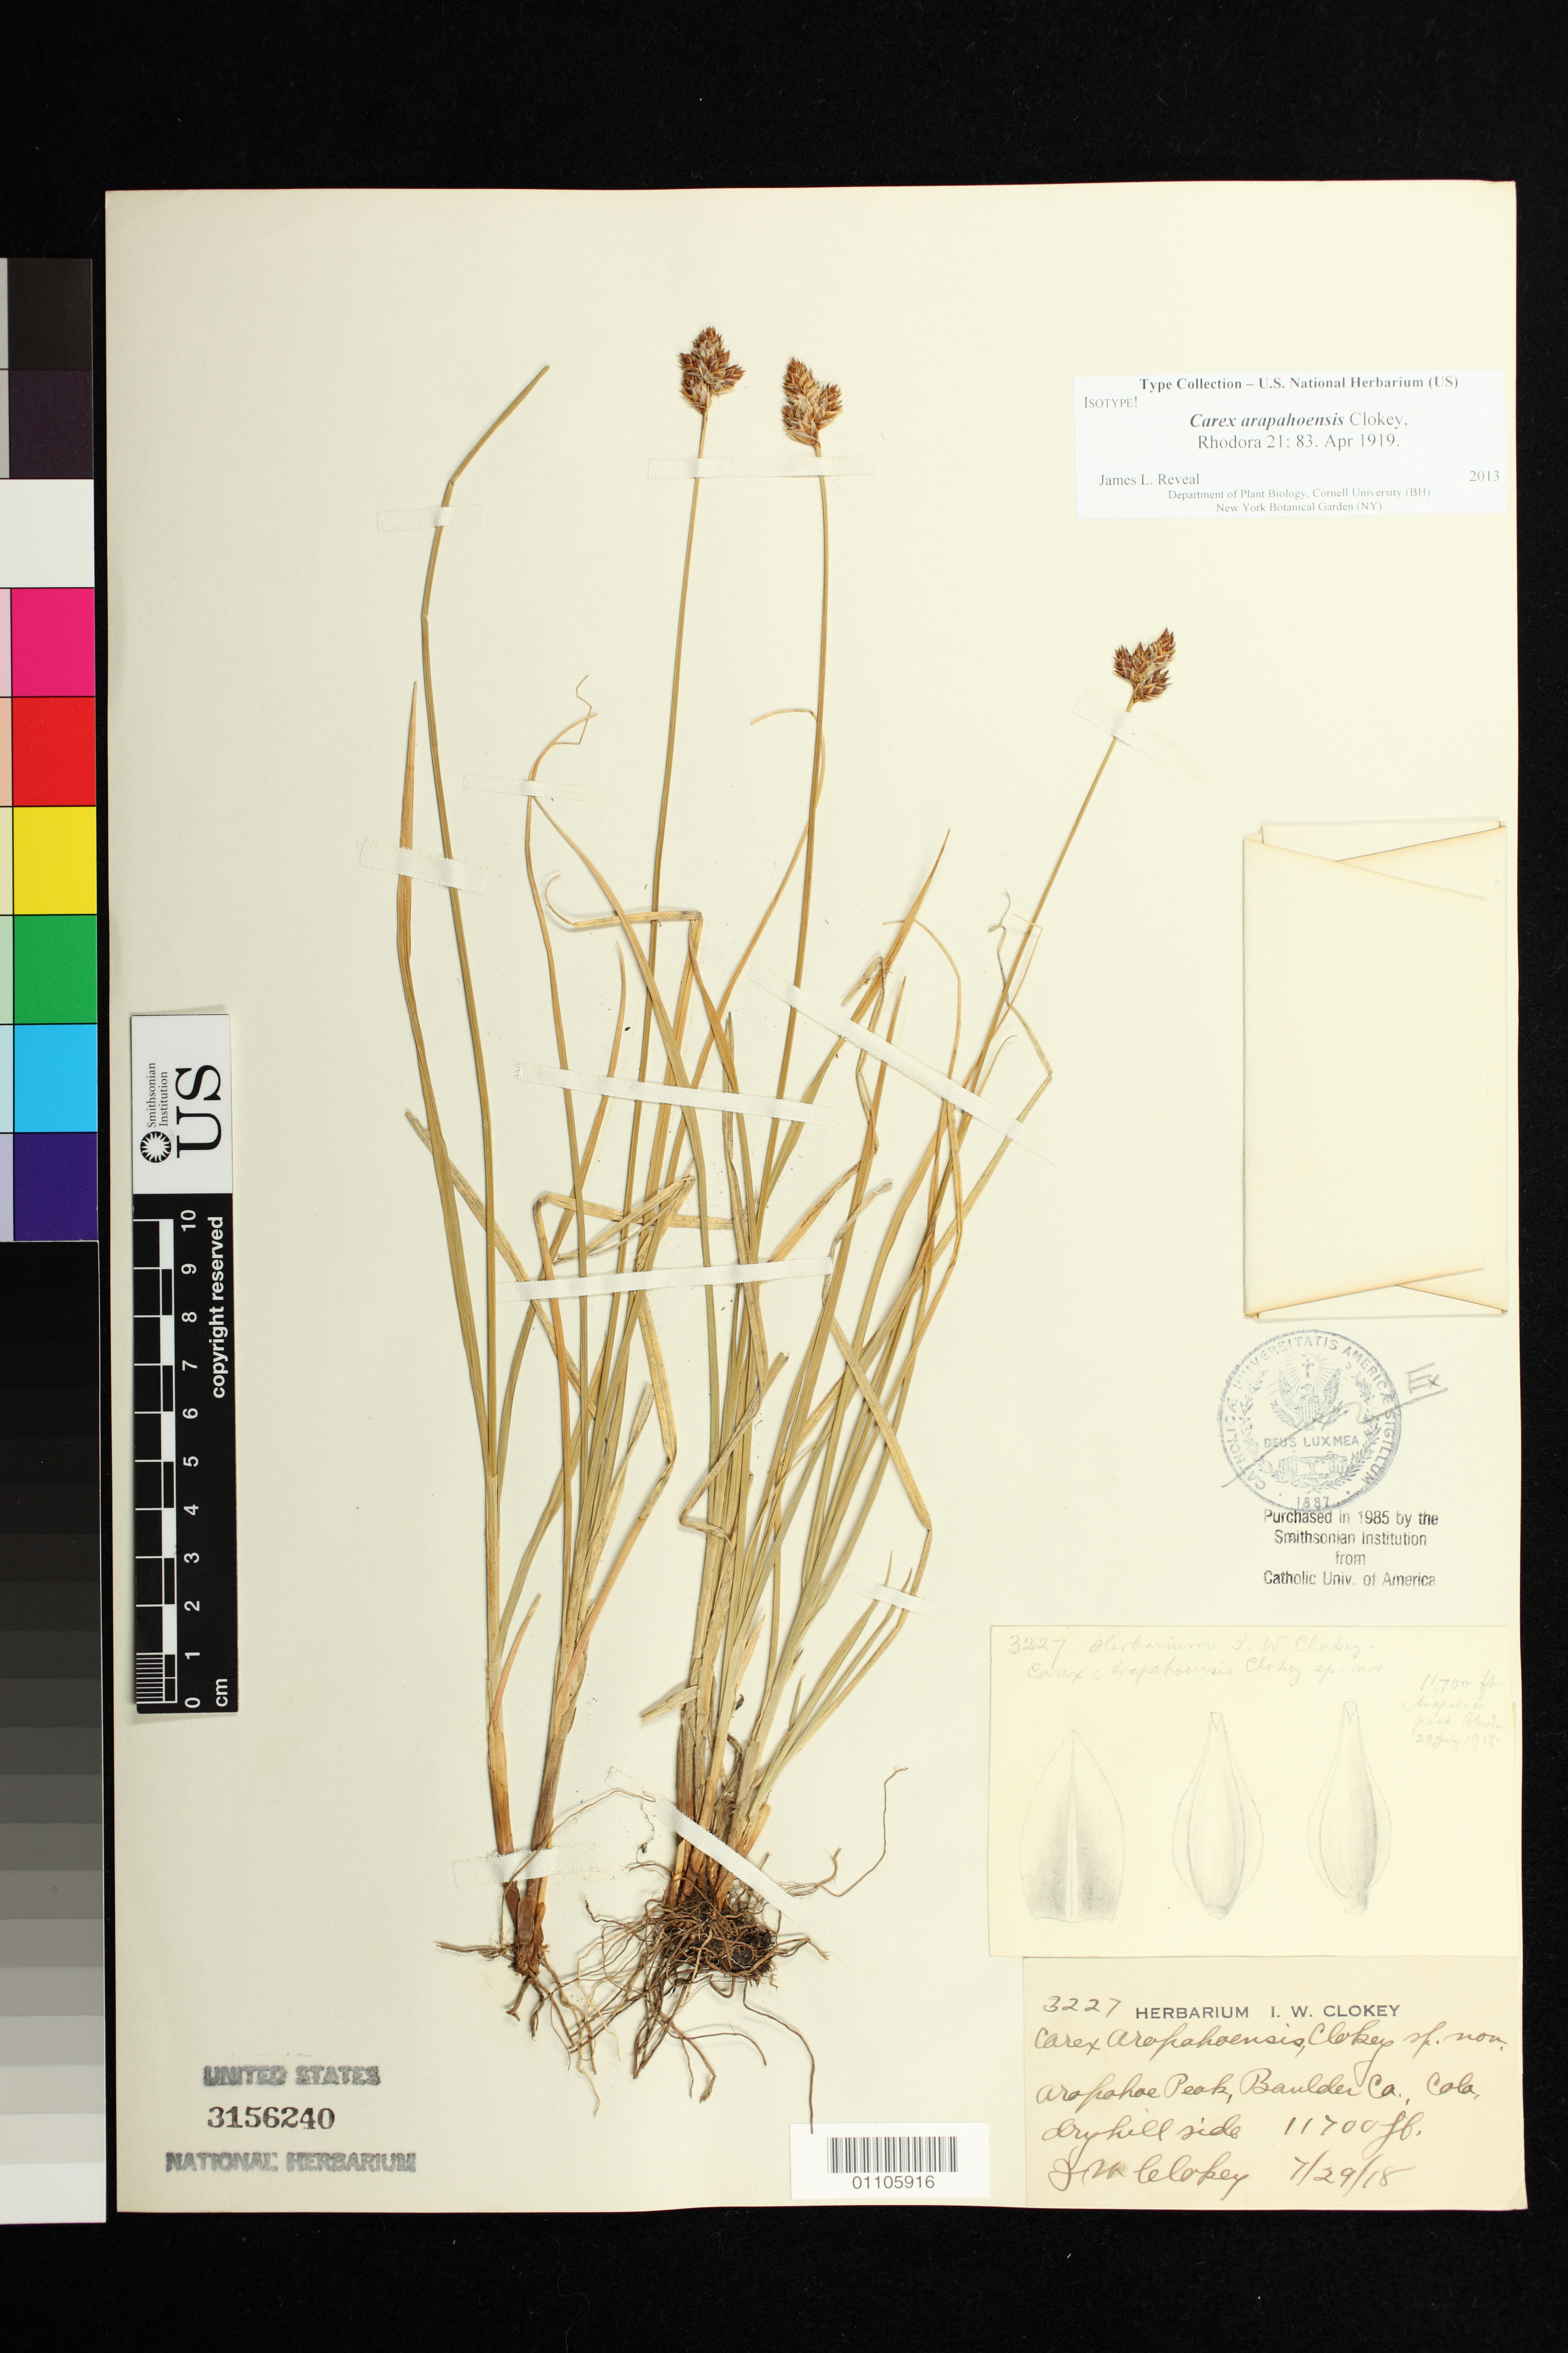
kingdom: Plantae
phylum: Tracheophyta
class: Liliopsida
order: Poales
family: Cyperaceae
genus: Carex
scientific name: Carex arapahoensis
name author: Clokey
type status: Isotype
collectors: I. W. Clokey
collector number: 3227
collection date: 1918-07-29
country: United States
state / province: Colorado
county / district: Boulder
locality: Arapahoe Peak, Boulder Co.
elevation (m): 3566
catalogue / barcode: US 3156240